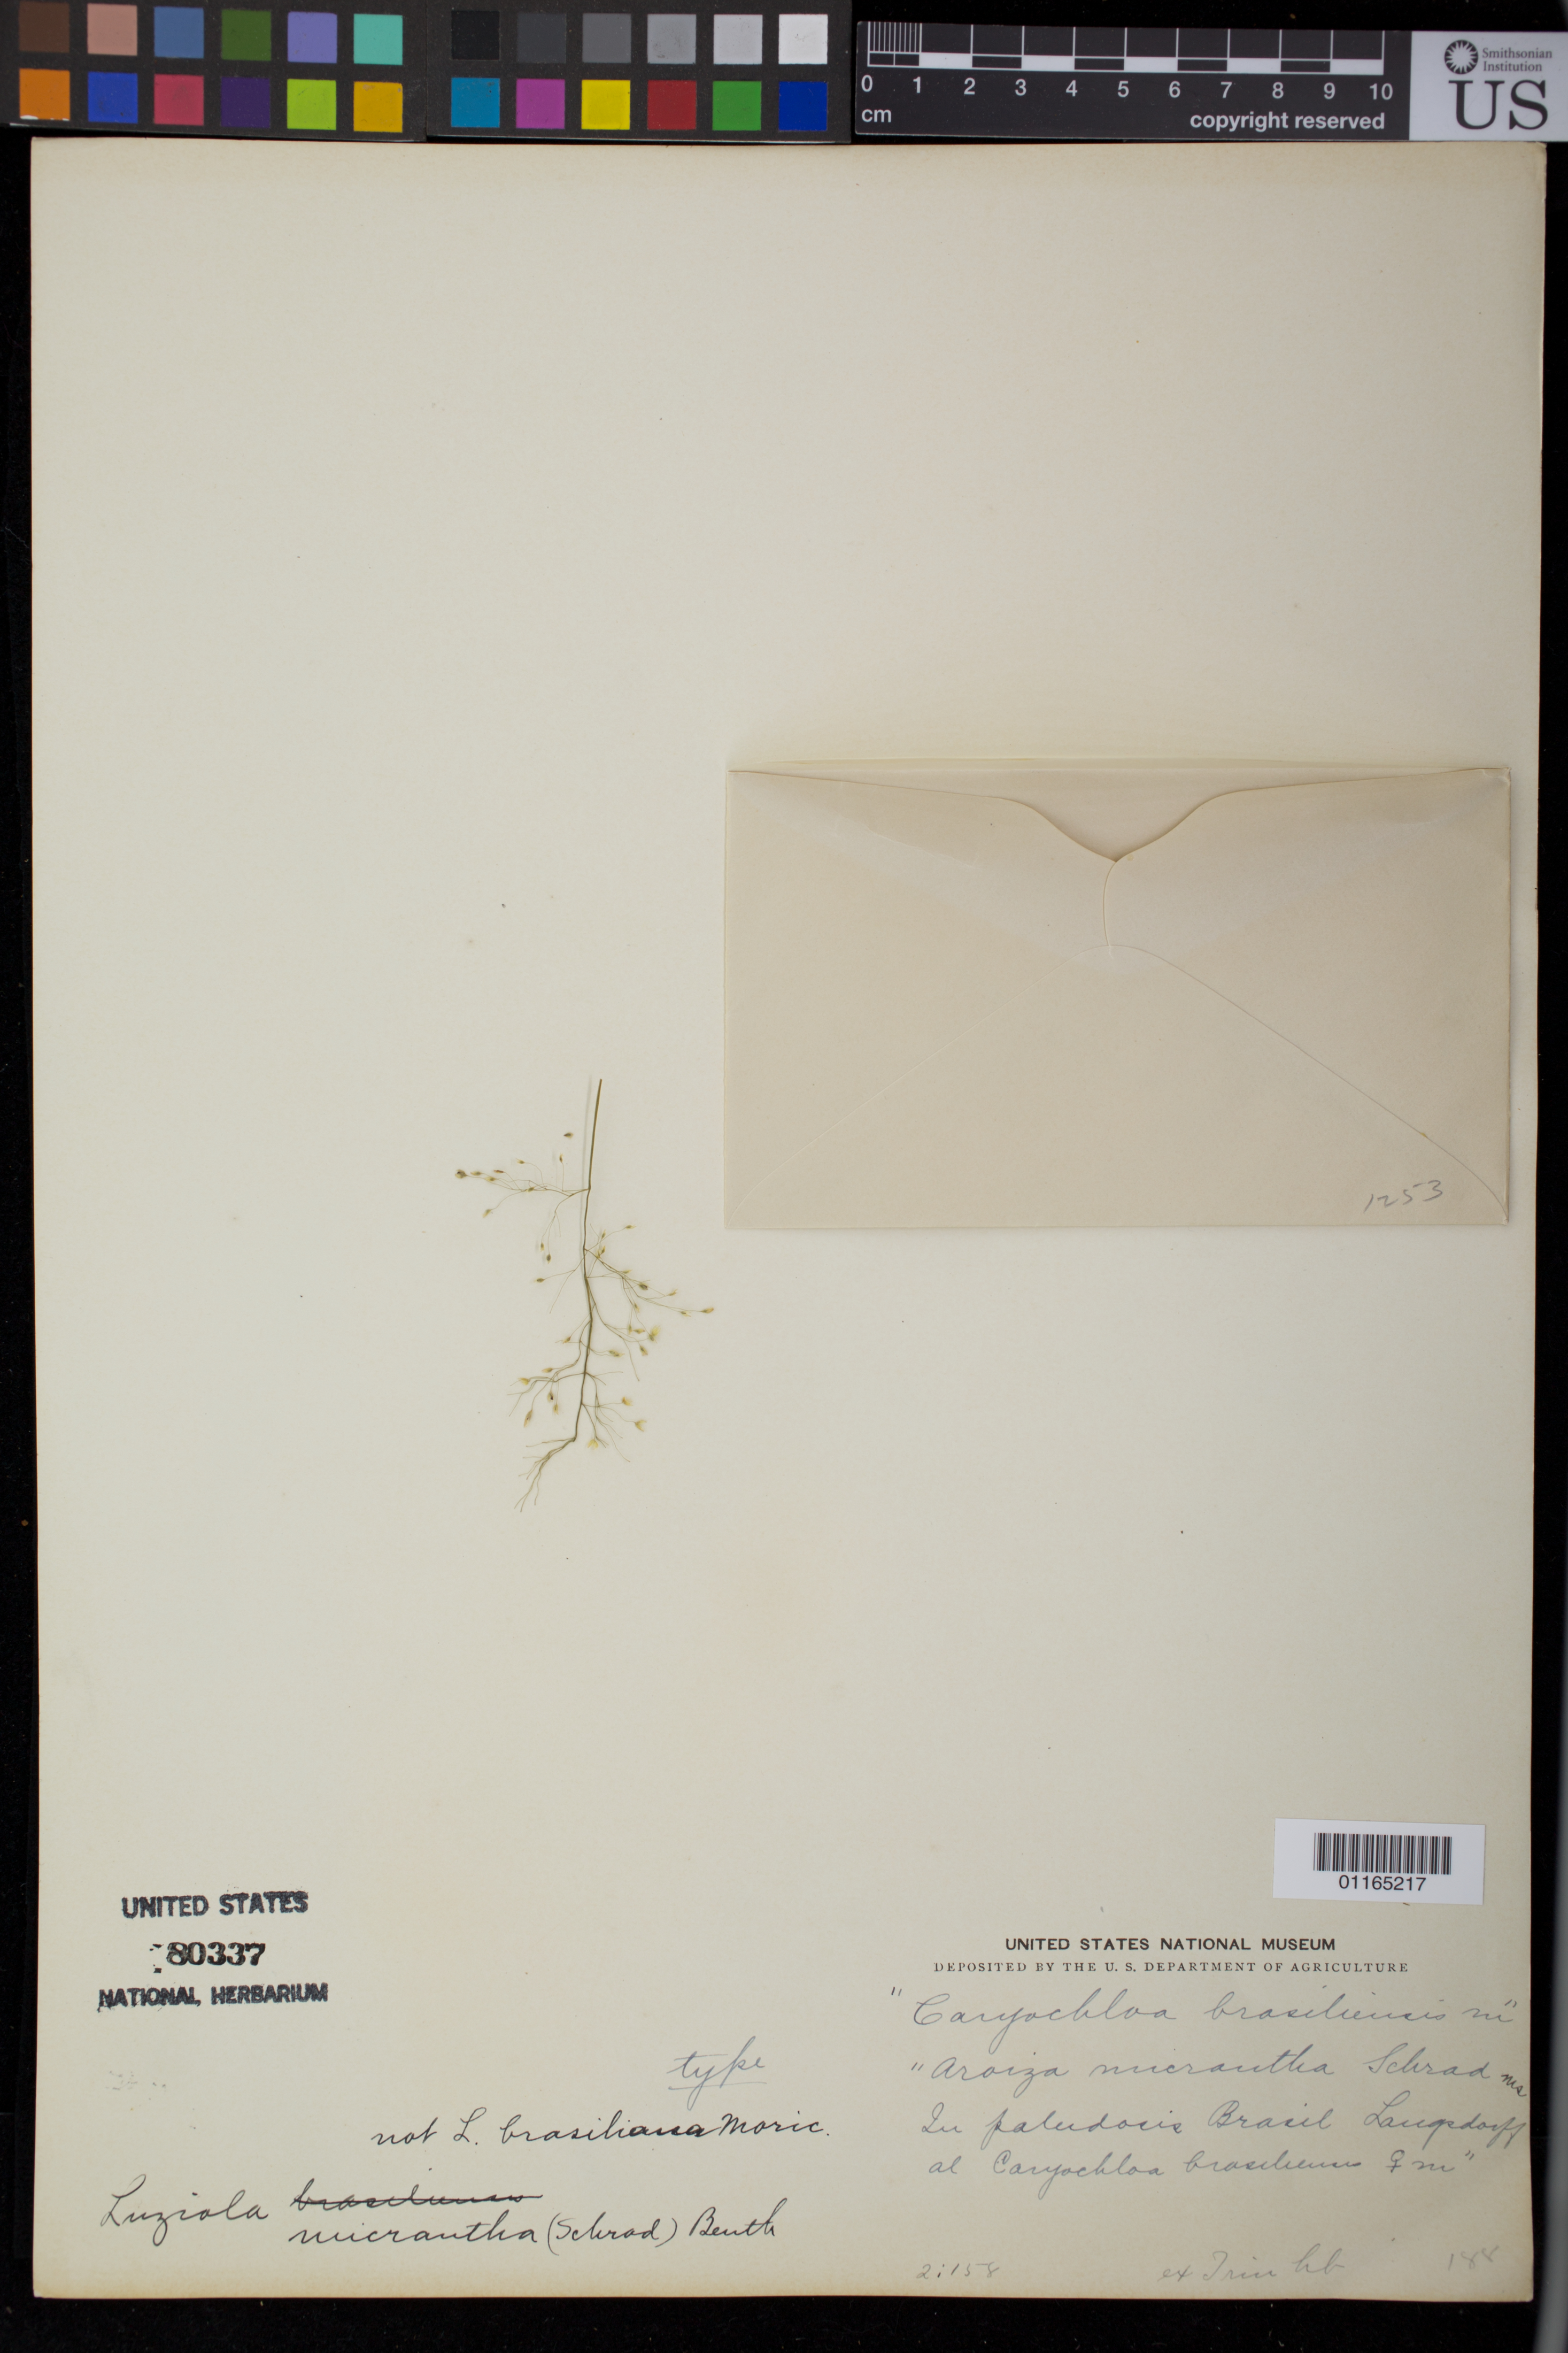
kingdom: Plantae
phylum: Tracheophyta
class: Liliopsida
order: Poales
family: Poaceae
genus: Caryochloa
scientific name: Caryochloa brasiliensis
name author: Trin.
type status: Type Collection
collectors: G. H. von Langsdorff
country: Brazil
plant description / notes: Fragmentary material of type specimen ex herb Trin.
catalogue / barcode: US 80337